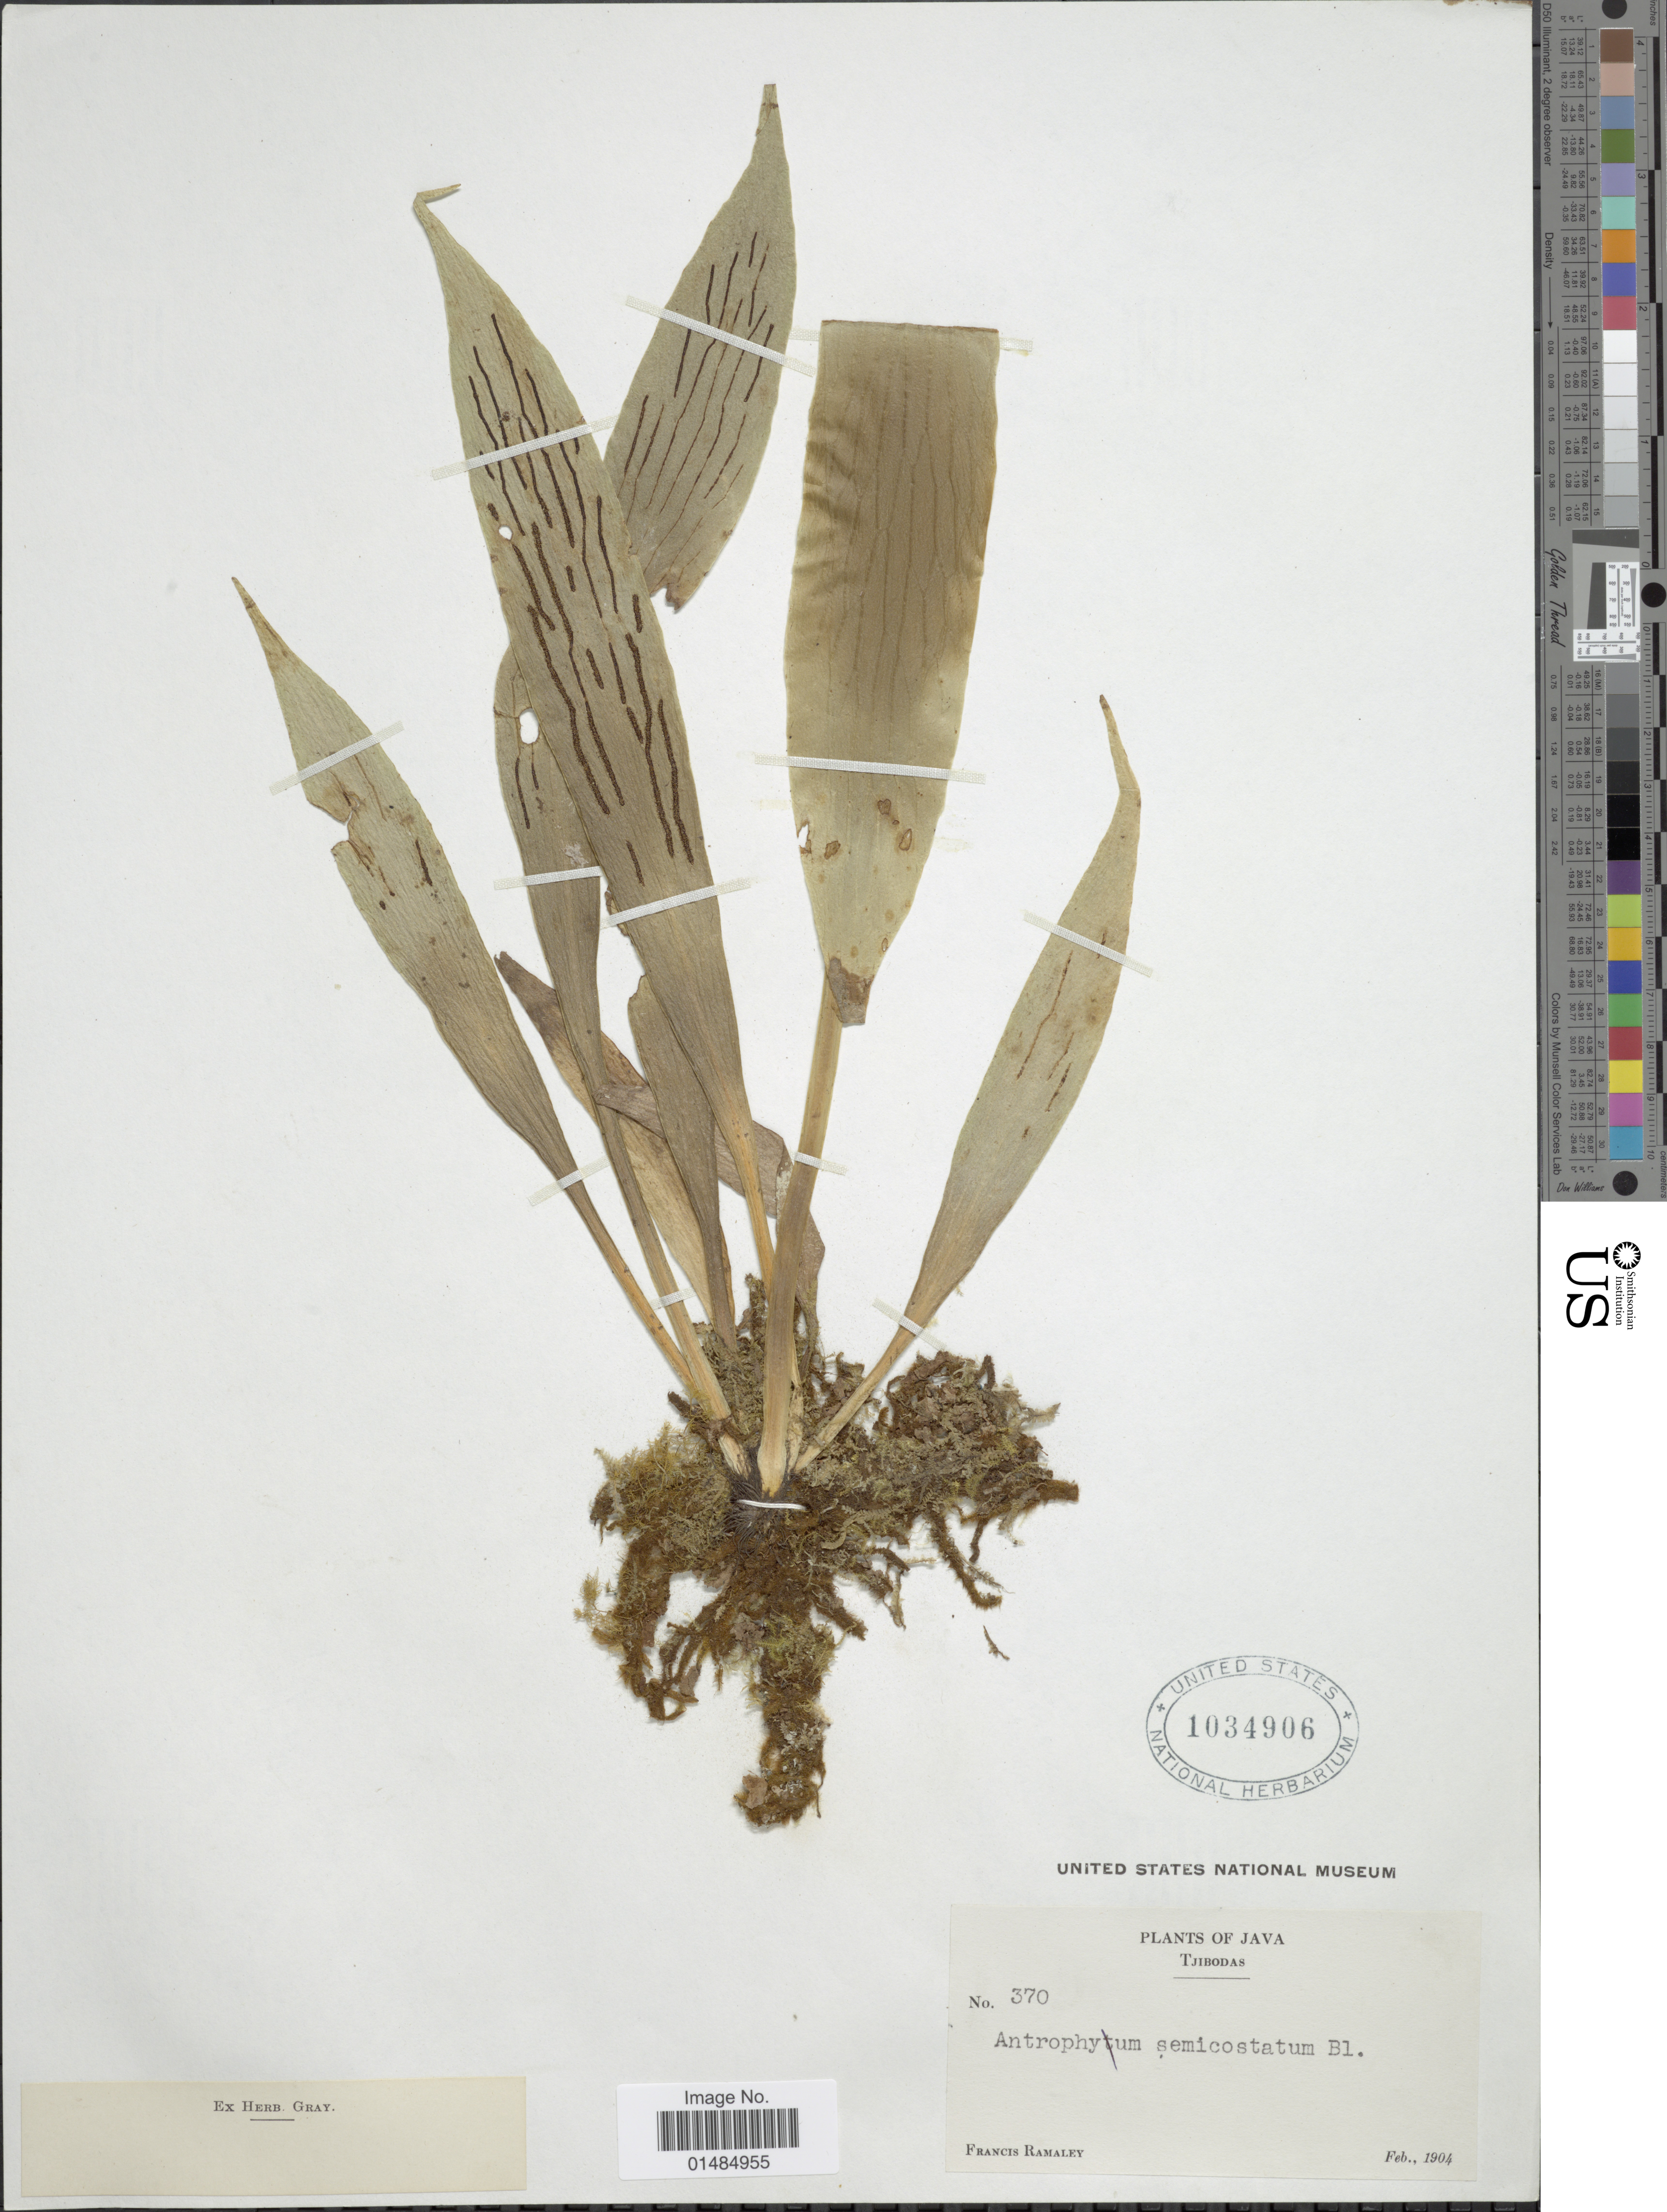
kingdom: Plantae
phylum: Tracheophyta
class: Polypodiopsida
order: Polypodiales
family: Pteridaceae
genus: Antrophyum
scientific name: Antrophyum semicostatum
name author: Blume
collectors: F. Ramaley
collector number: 370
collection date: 1904-02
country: Indonesia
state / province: Java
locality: Tjibodas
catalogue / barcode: US 1034906